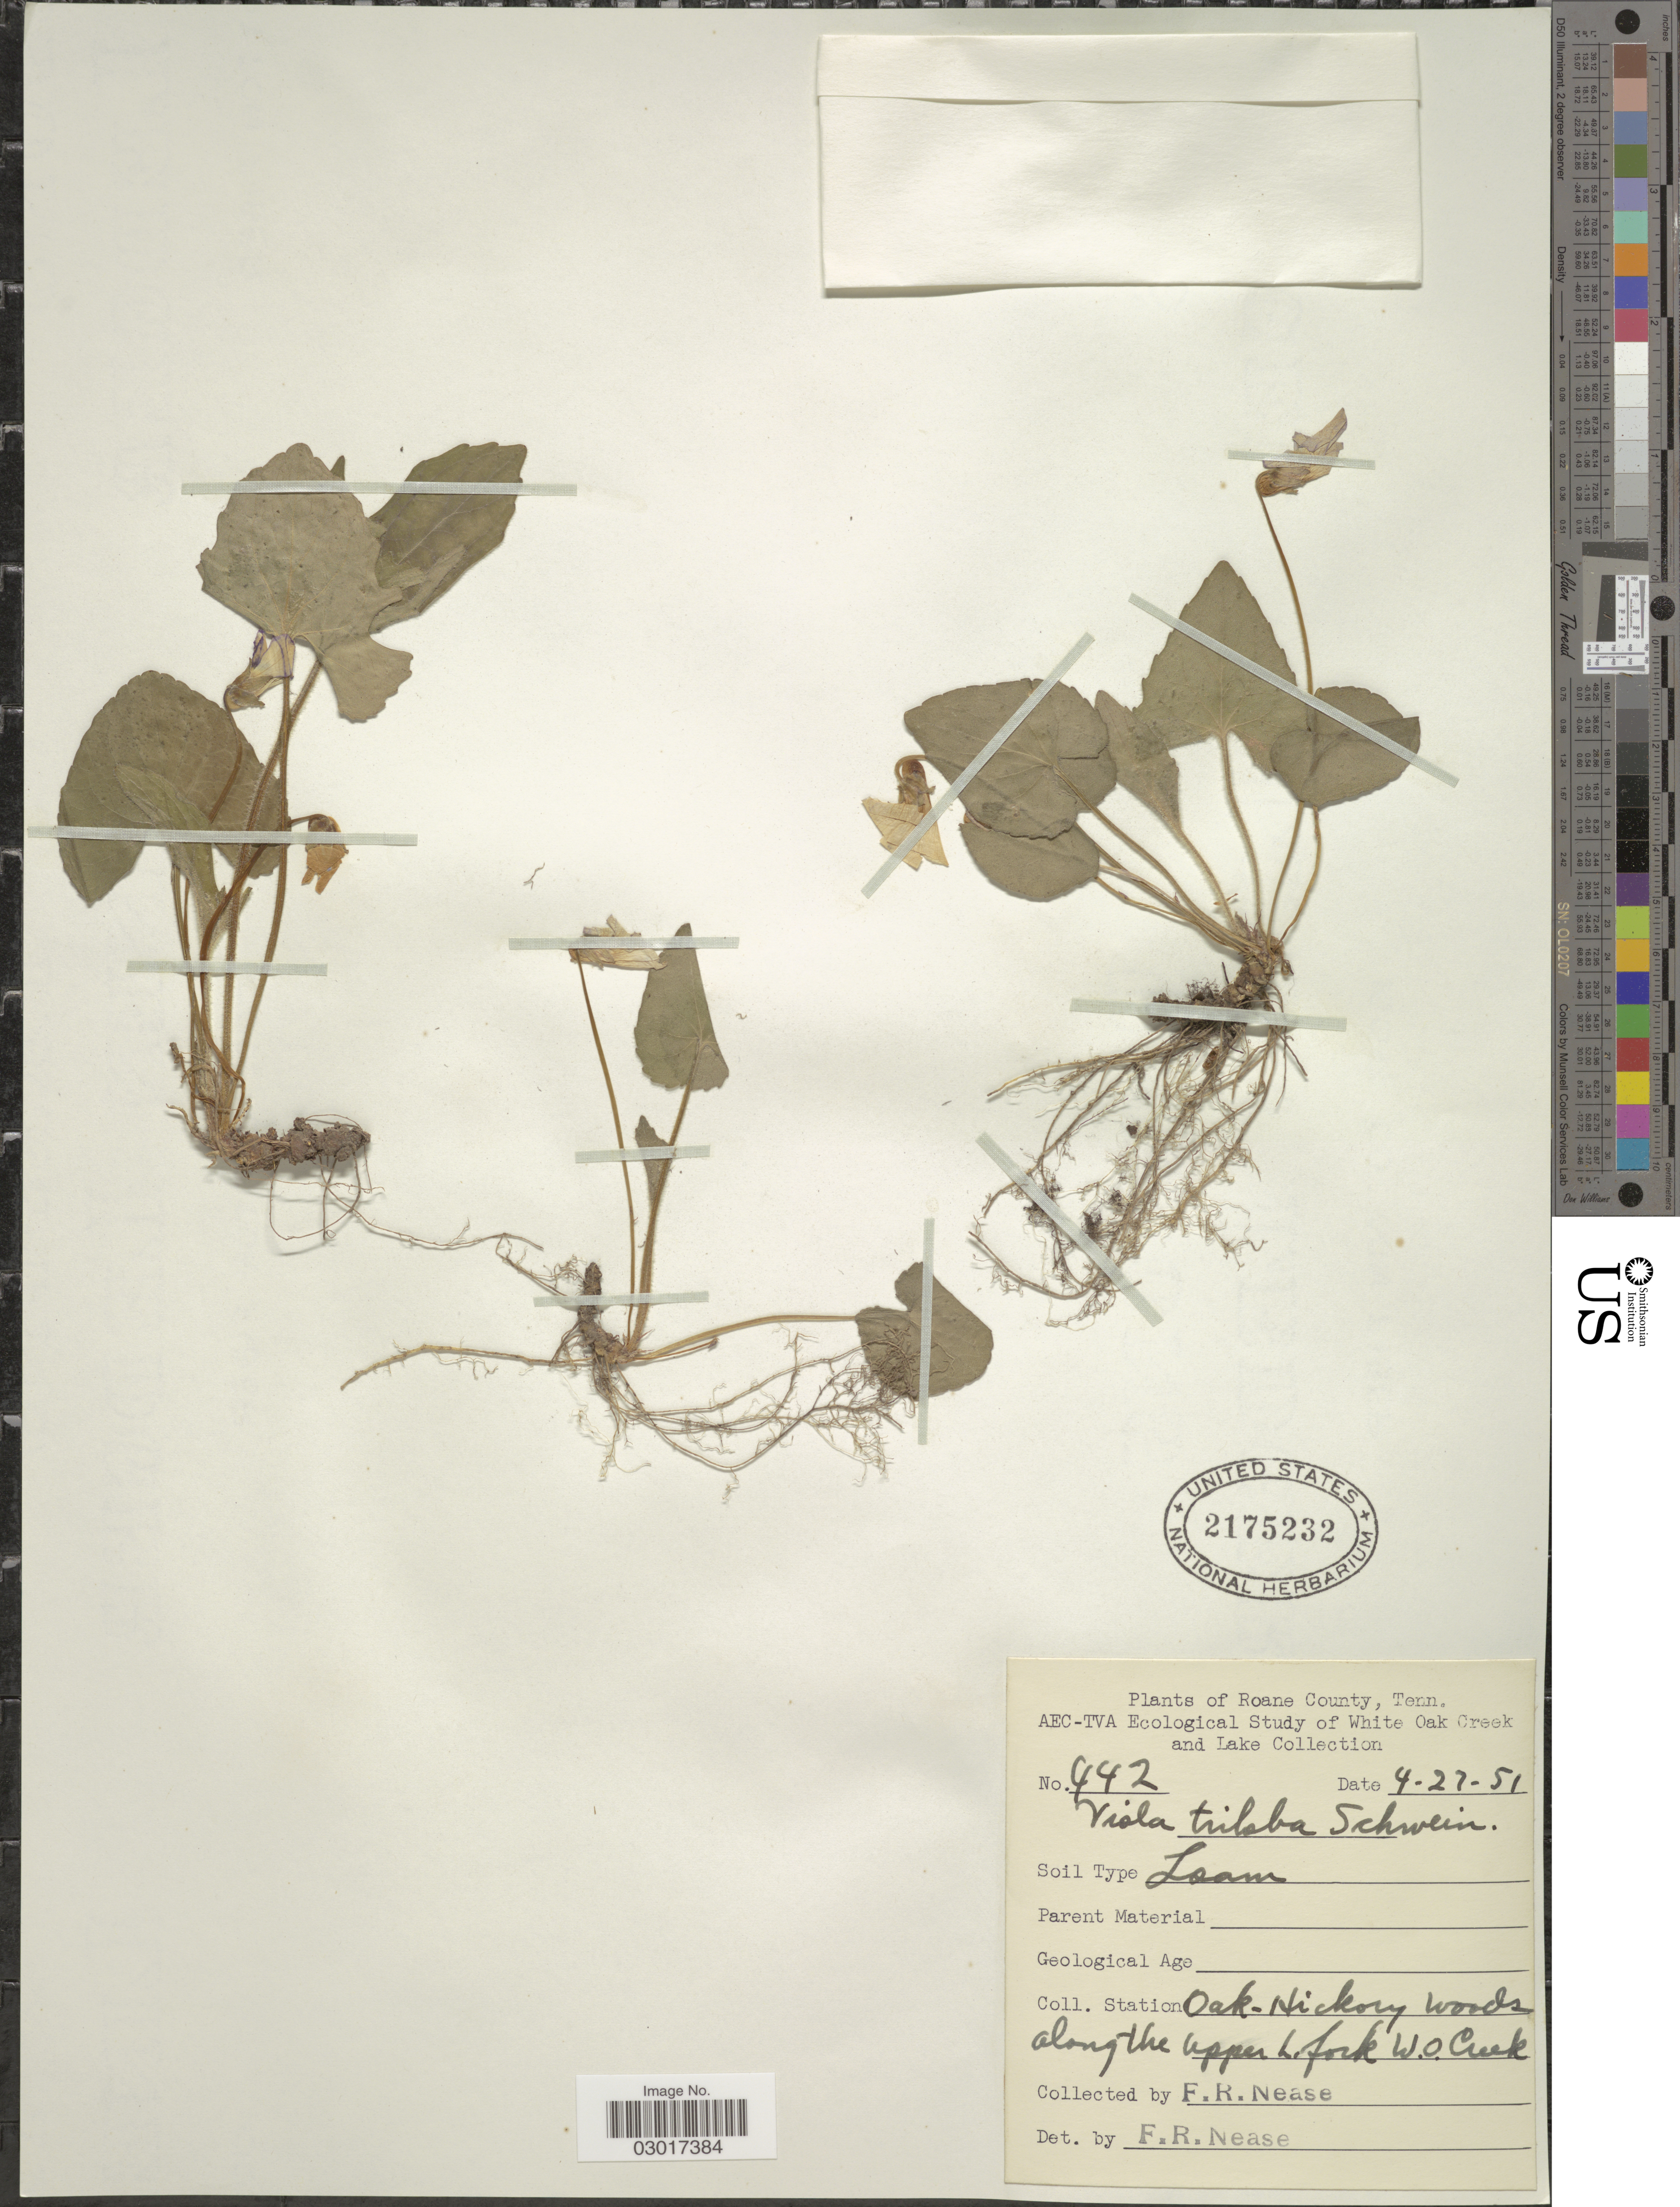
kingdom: Plantae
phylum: Tracheophyta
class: Magnoliopsida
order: Malpighiales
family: Violaceae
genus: Viola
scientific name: Viola triloba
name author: Schwein.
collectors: F. Nease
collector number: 442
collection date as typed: Transcribed d/m/y: 27/4/51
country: United States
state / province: Tennessee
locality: Roane County, Station Oak-Hickory woods along the upper L. fork W.O. Creek.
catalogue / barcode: US 2175232